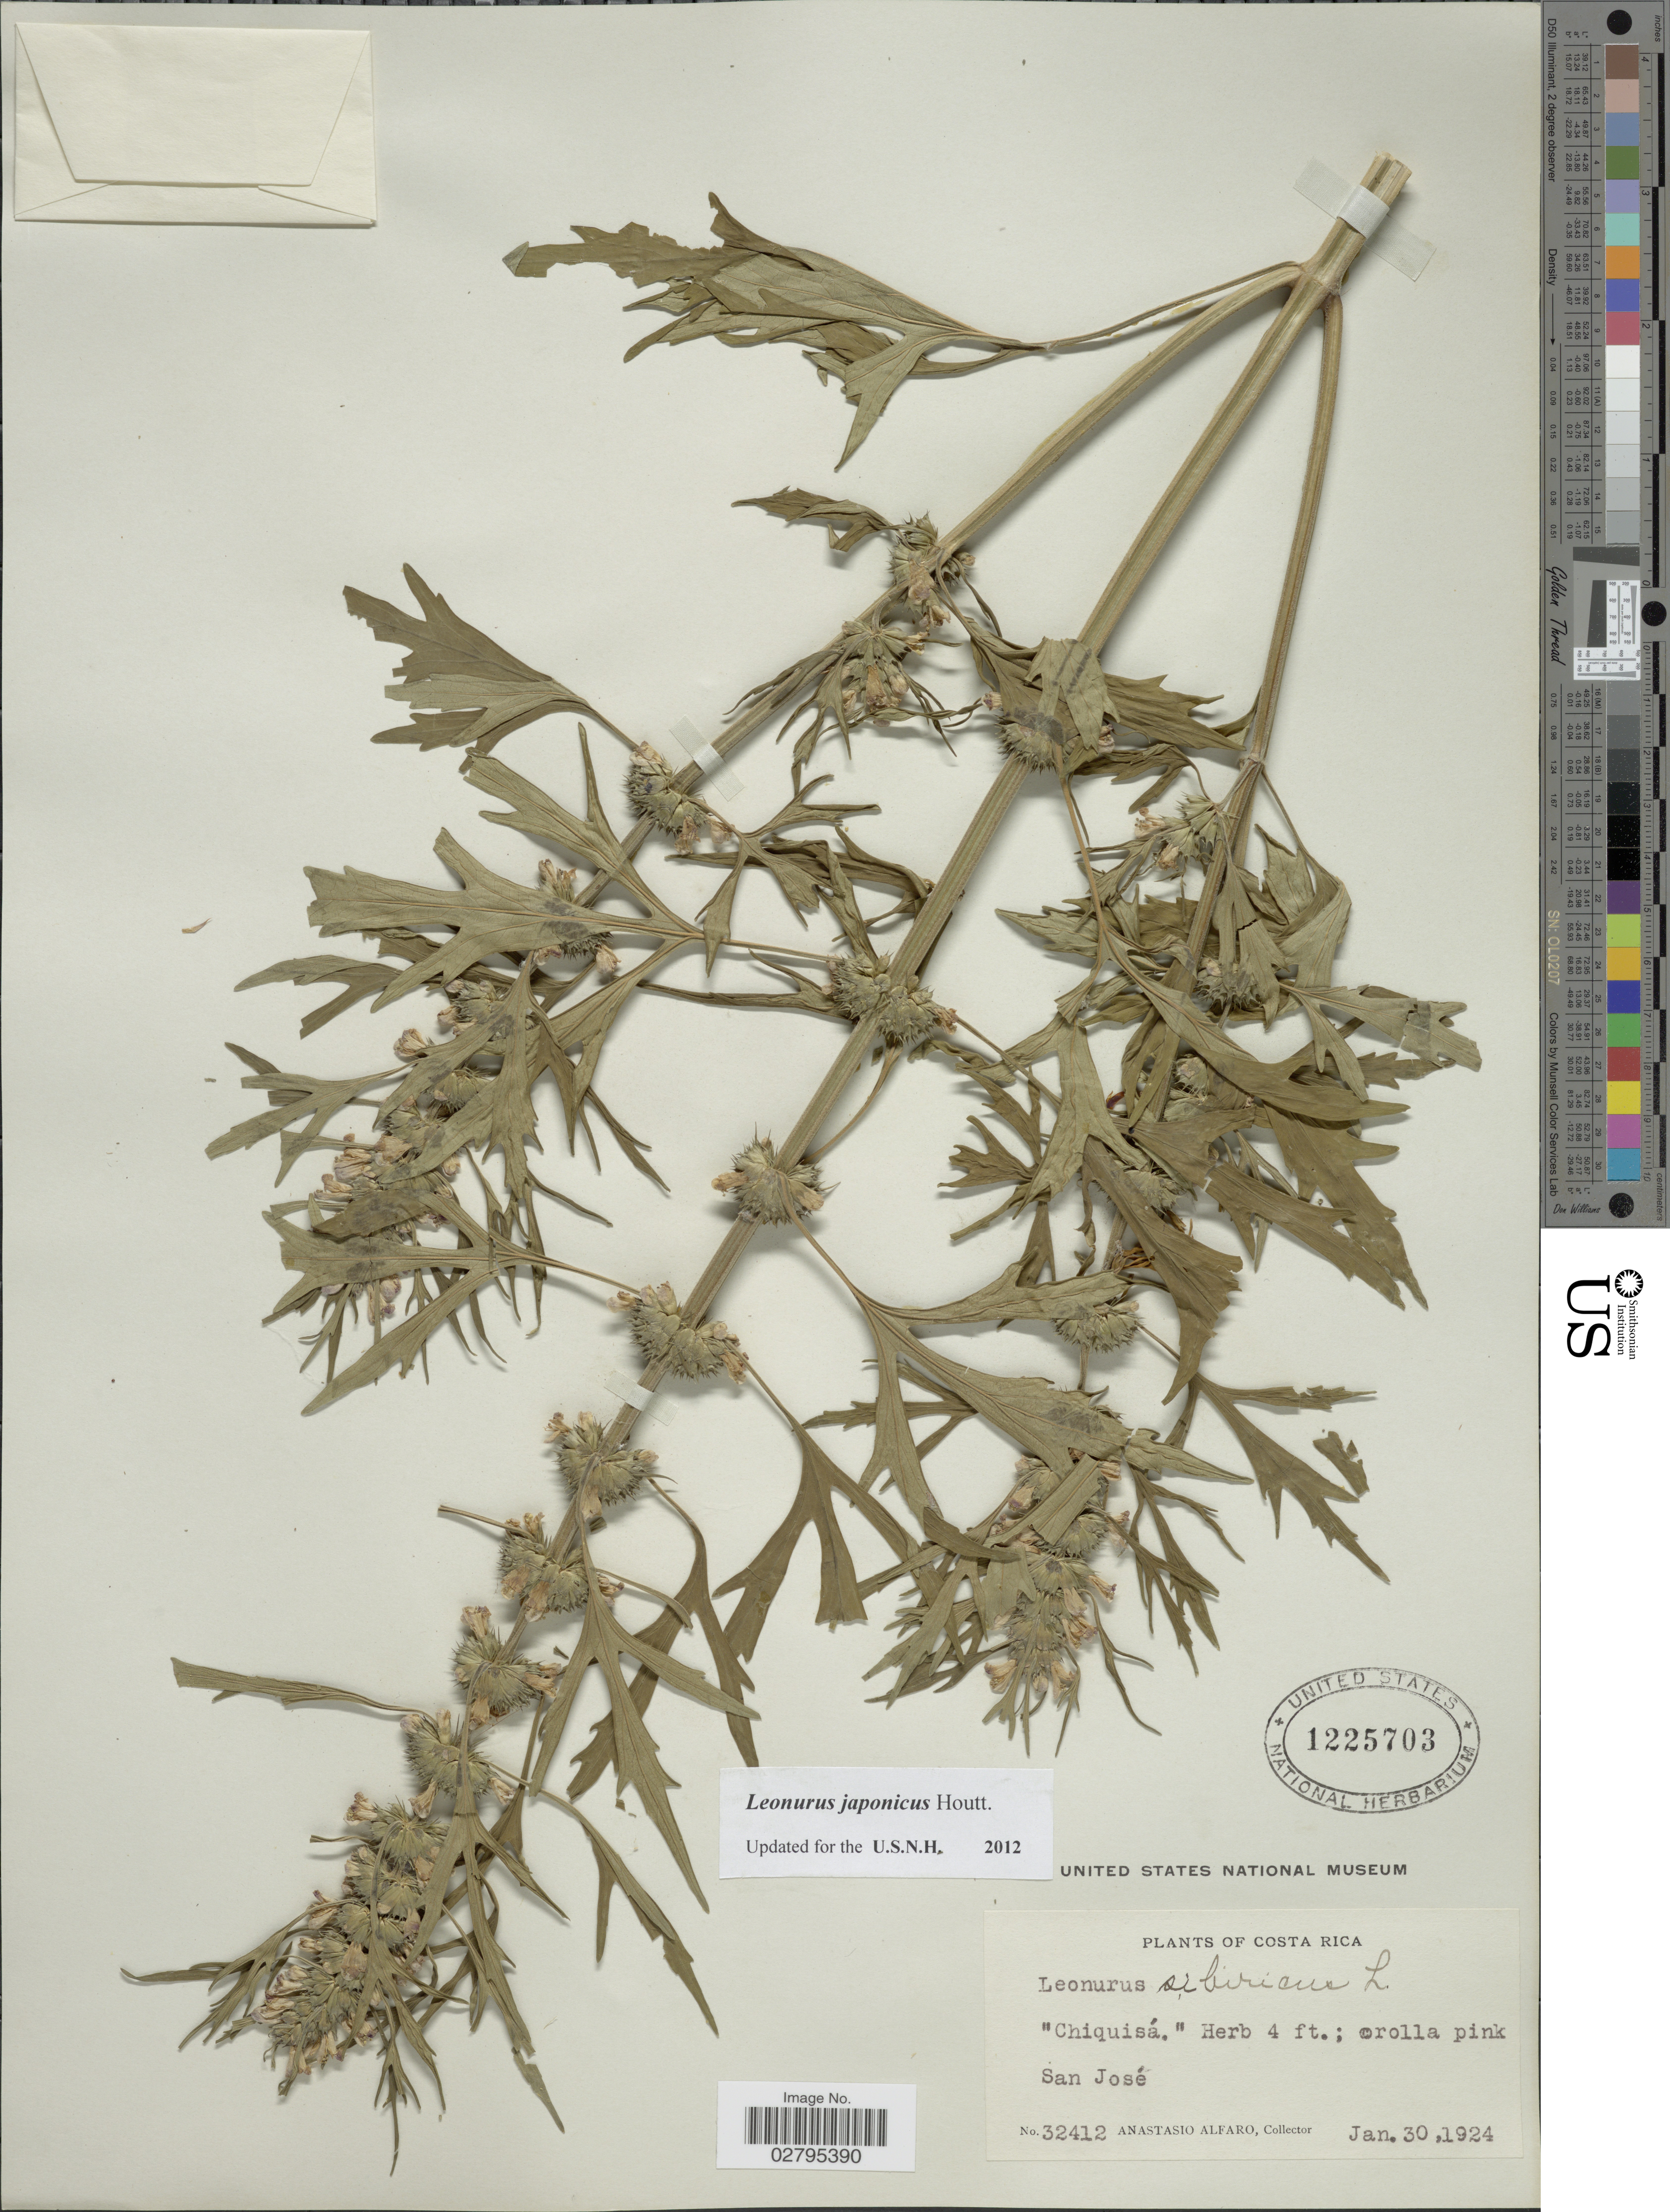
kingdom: Plantae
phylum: Tracheophyta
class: Magnoliopsida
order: Lamiales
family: Lamiaceae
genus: Leonurus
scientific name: Leonurus japonicus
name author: Houtt.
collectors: A. Alfaro Gonzalez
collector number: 32412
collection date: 1924-01-30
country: Costa Rica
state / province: San José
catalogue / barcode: US 1225703